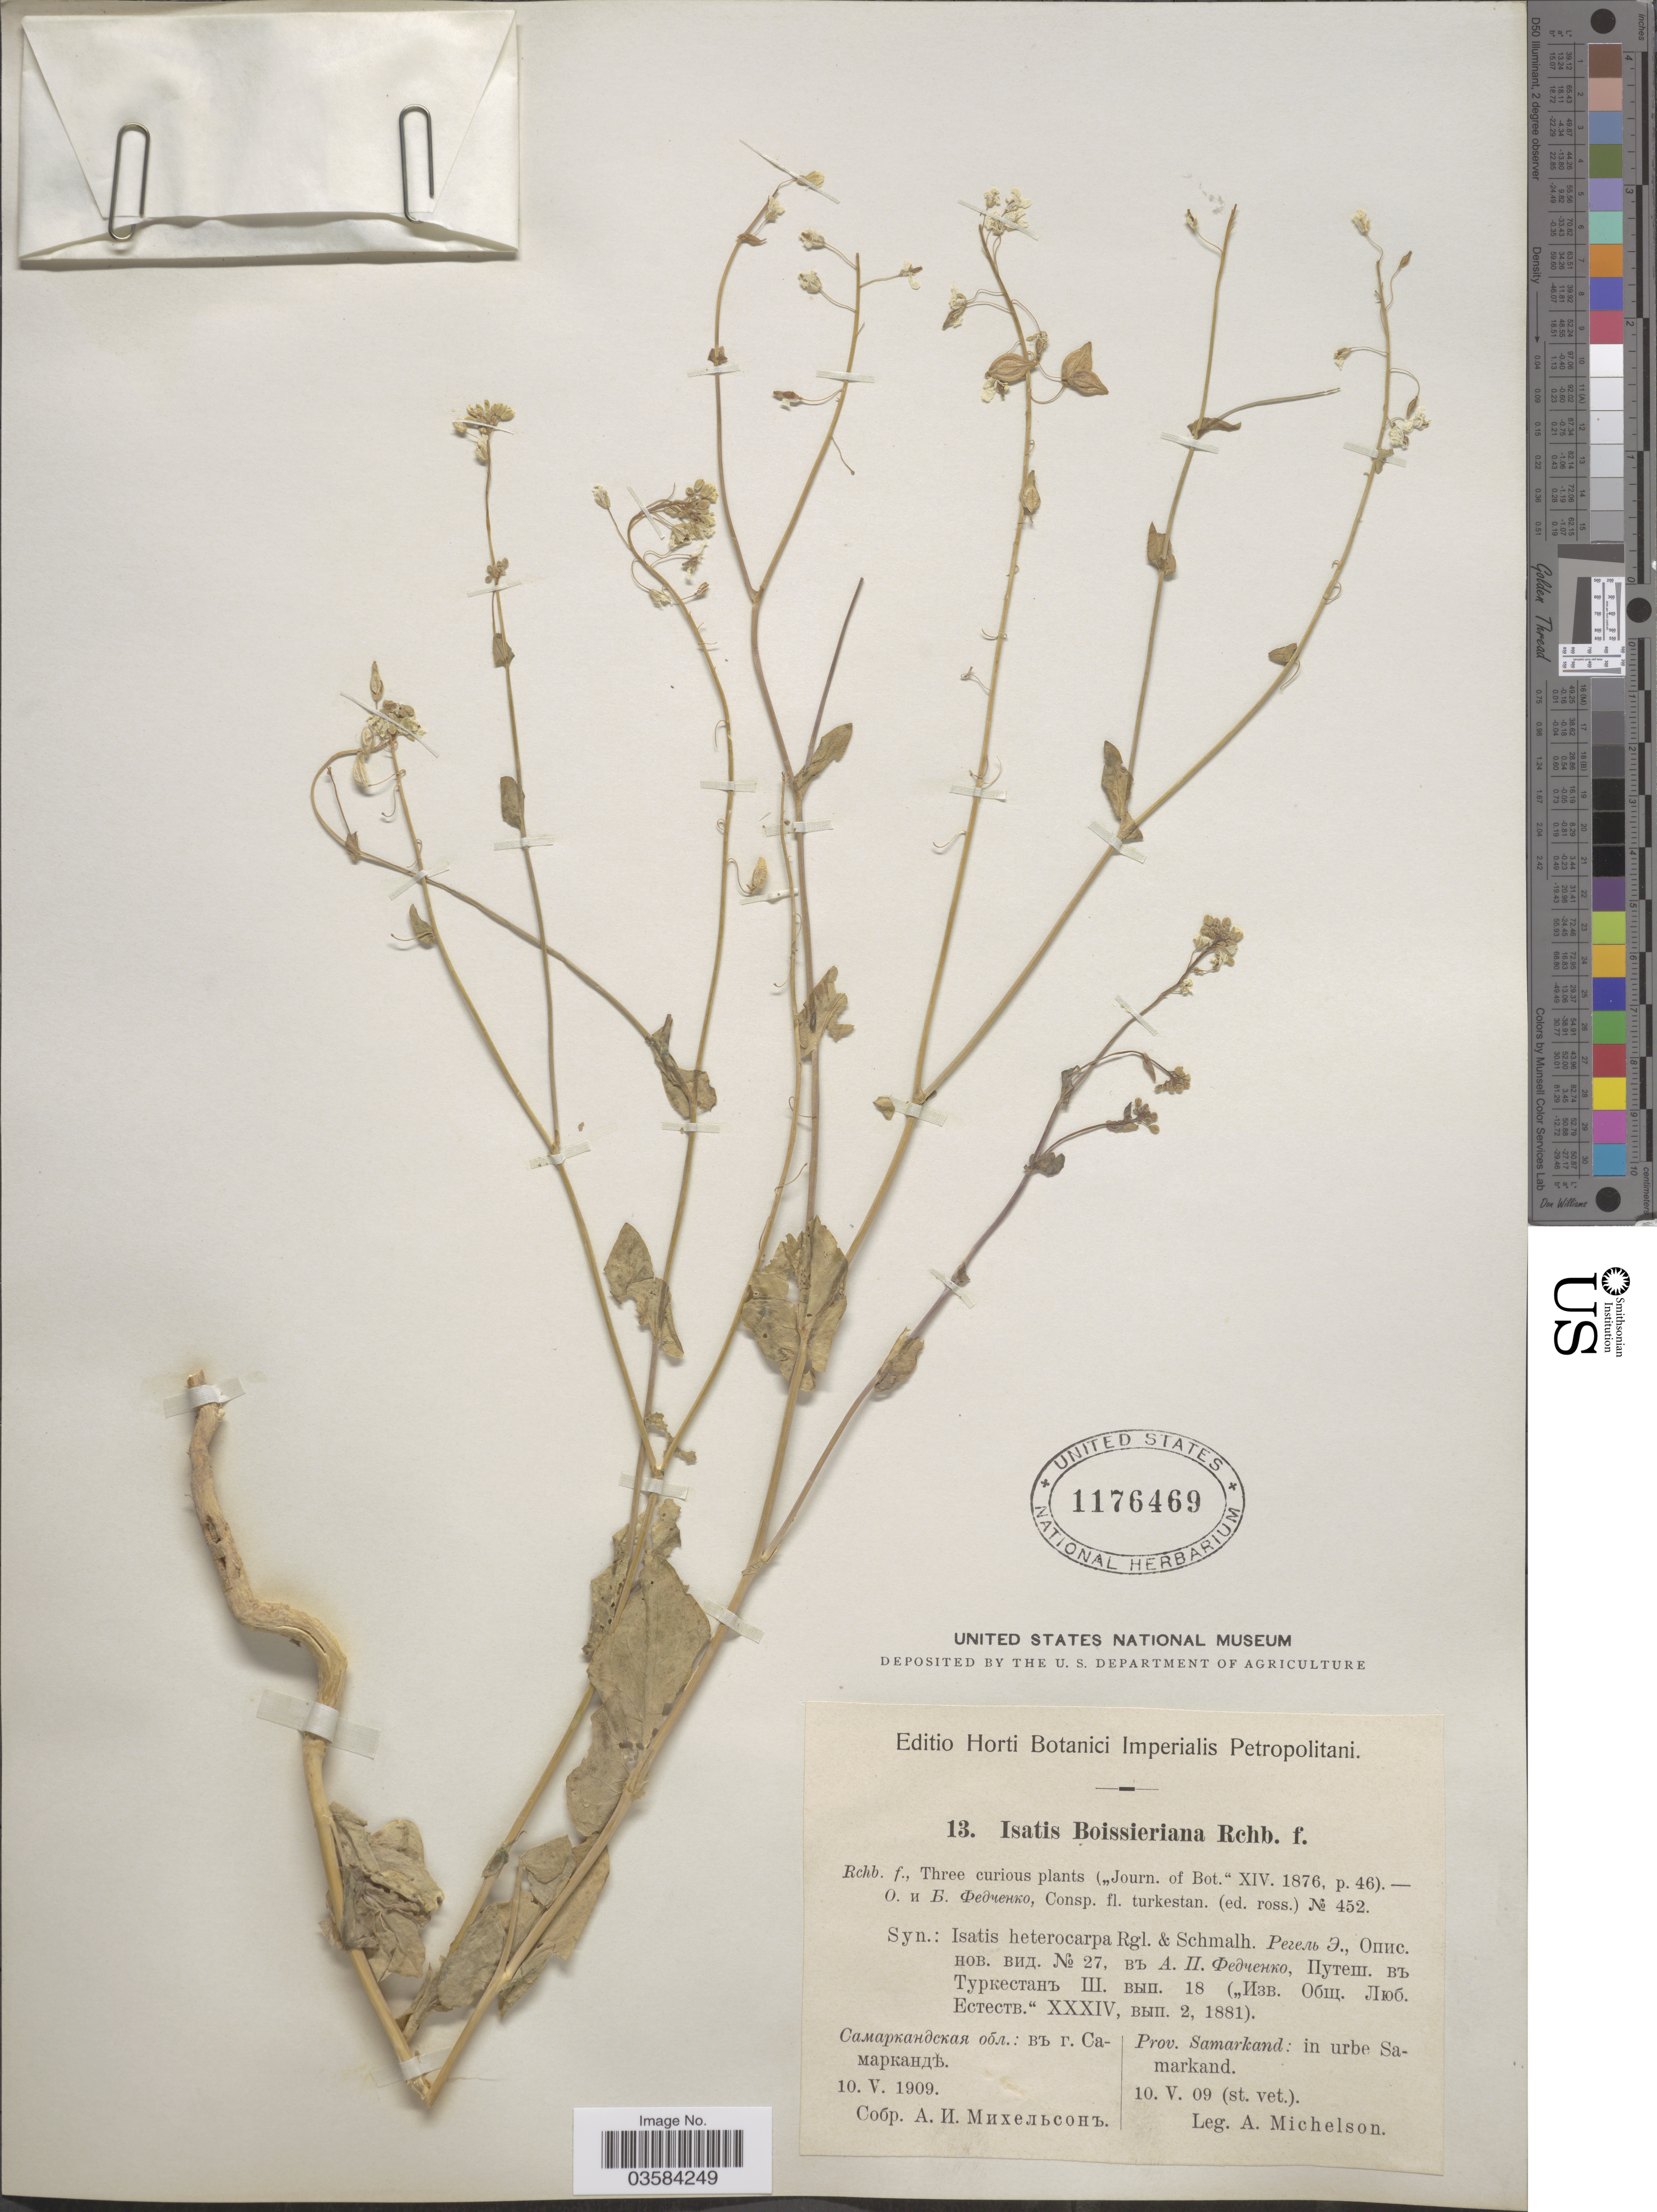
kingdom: Plantae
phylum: Tracheophyta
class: Magnoliopsida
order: Brassicales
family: Brassicaceae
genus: Isatis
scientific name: Isatis boissieriana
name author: Rchb. f.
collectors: A. Michelson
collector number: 13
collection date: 1909-05-10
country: Uzbekistan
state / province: Samarqand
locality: Prov. Samarkand: in urbe Samarkand.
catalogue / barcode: US 1176469